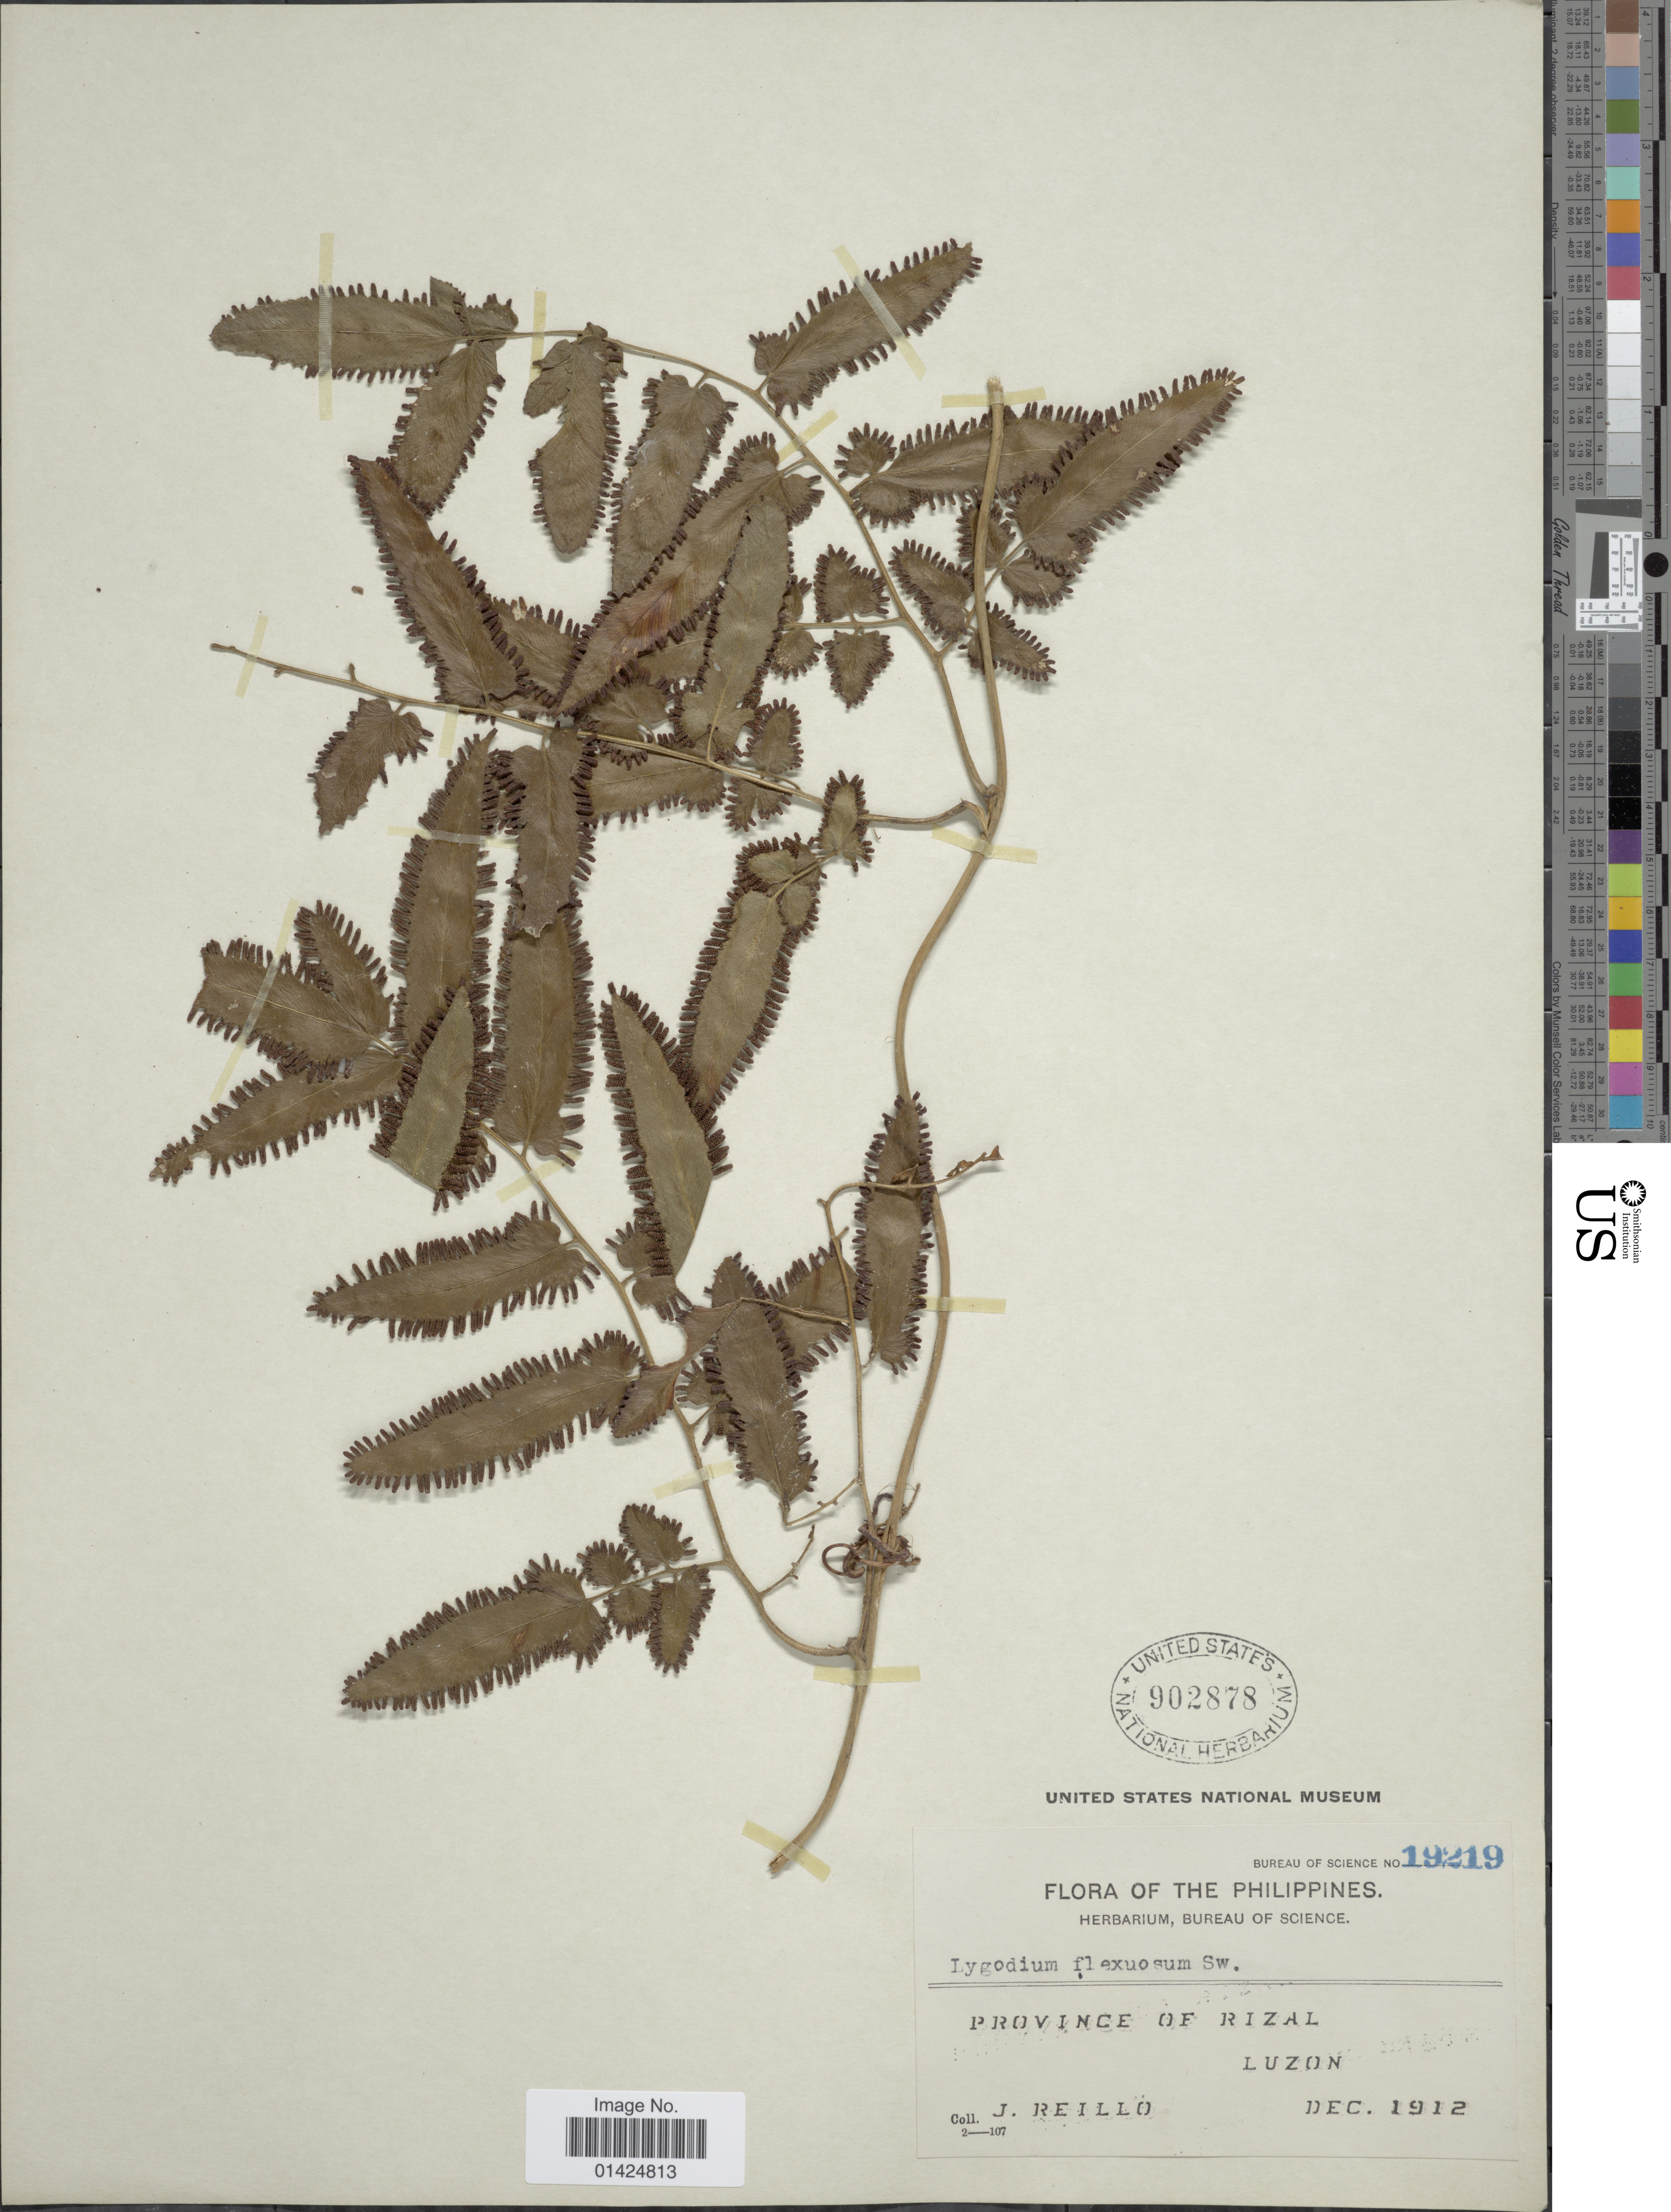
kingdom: Plantae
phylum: Tracheophyta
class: Polypodiopsida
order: Schizaeales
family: Lygodiaceae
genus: Lygodium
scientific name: Lygodium flexuosum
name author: Sw.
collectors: J. Reillo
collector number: Bureau of Science 19219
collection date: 1912-12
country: Philippines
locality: Province of Rizal. Luzon.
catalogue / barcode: US 902878